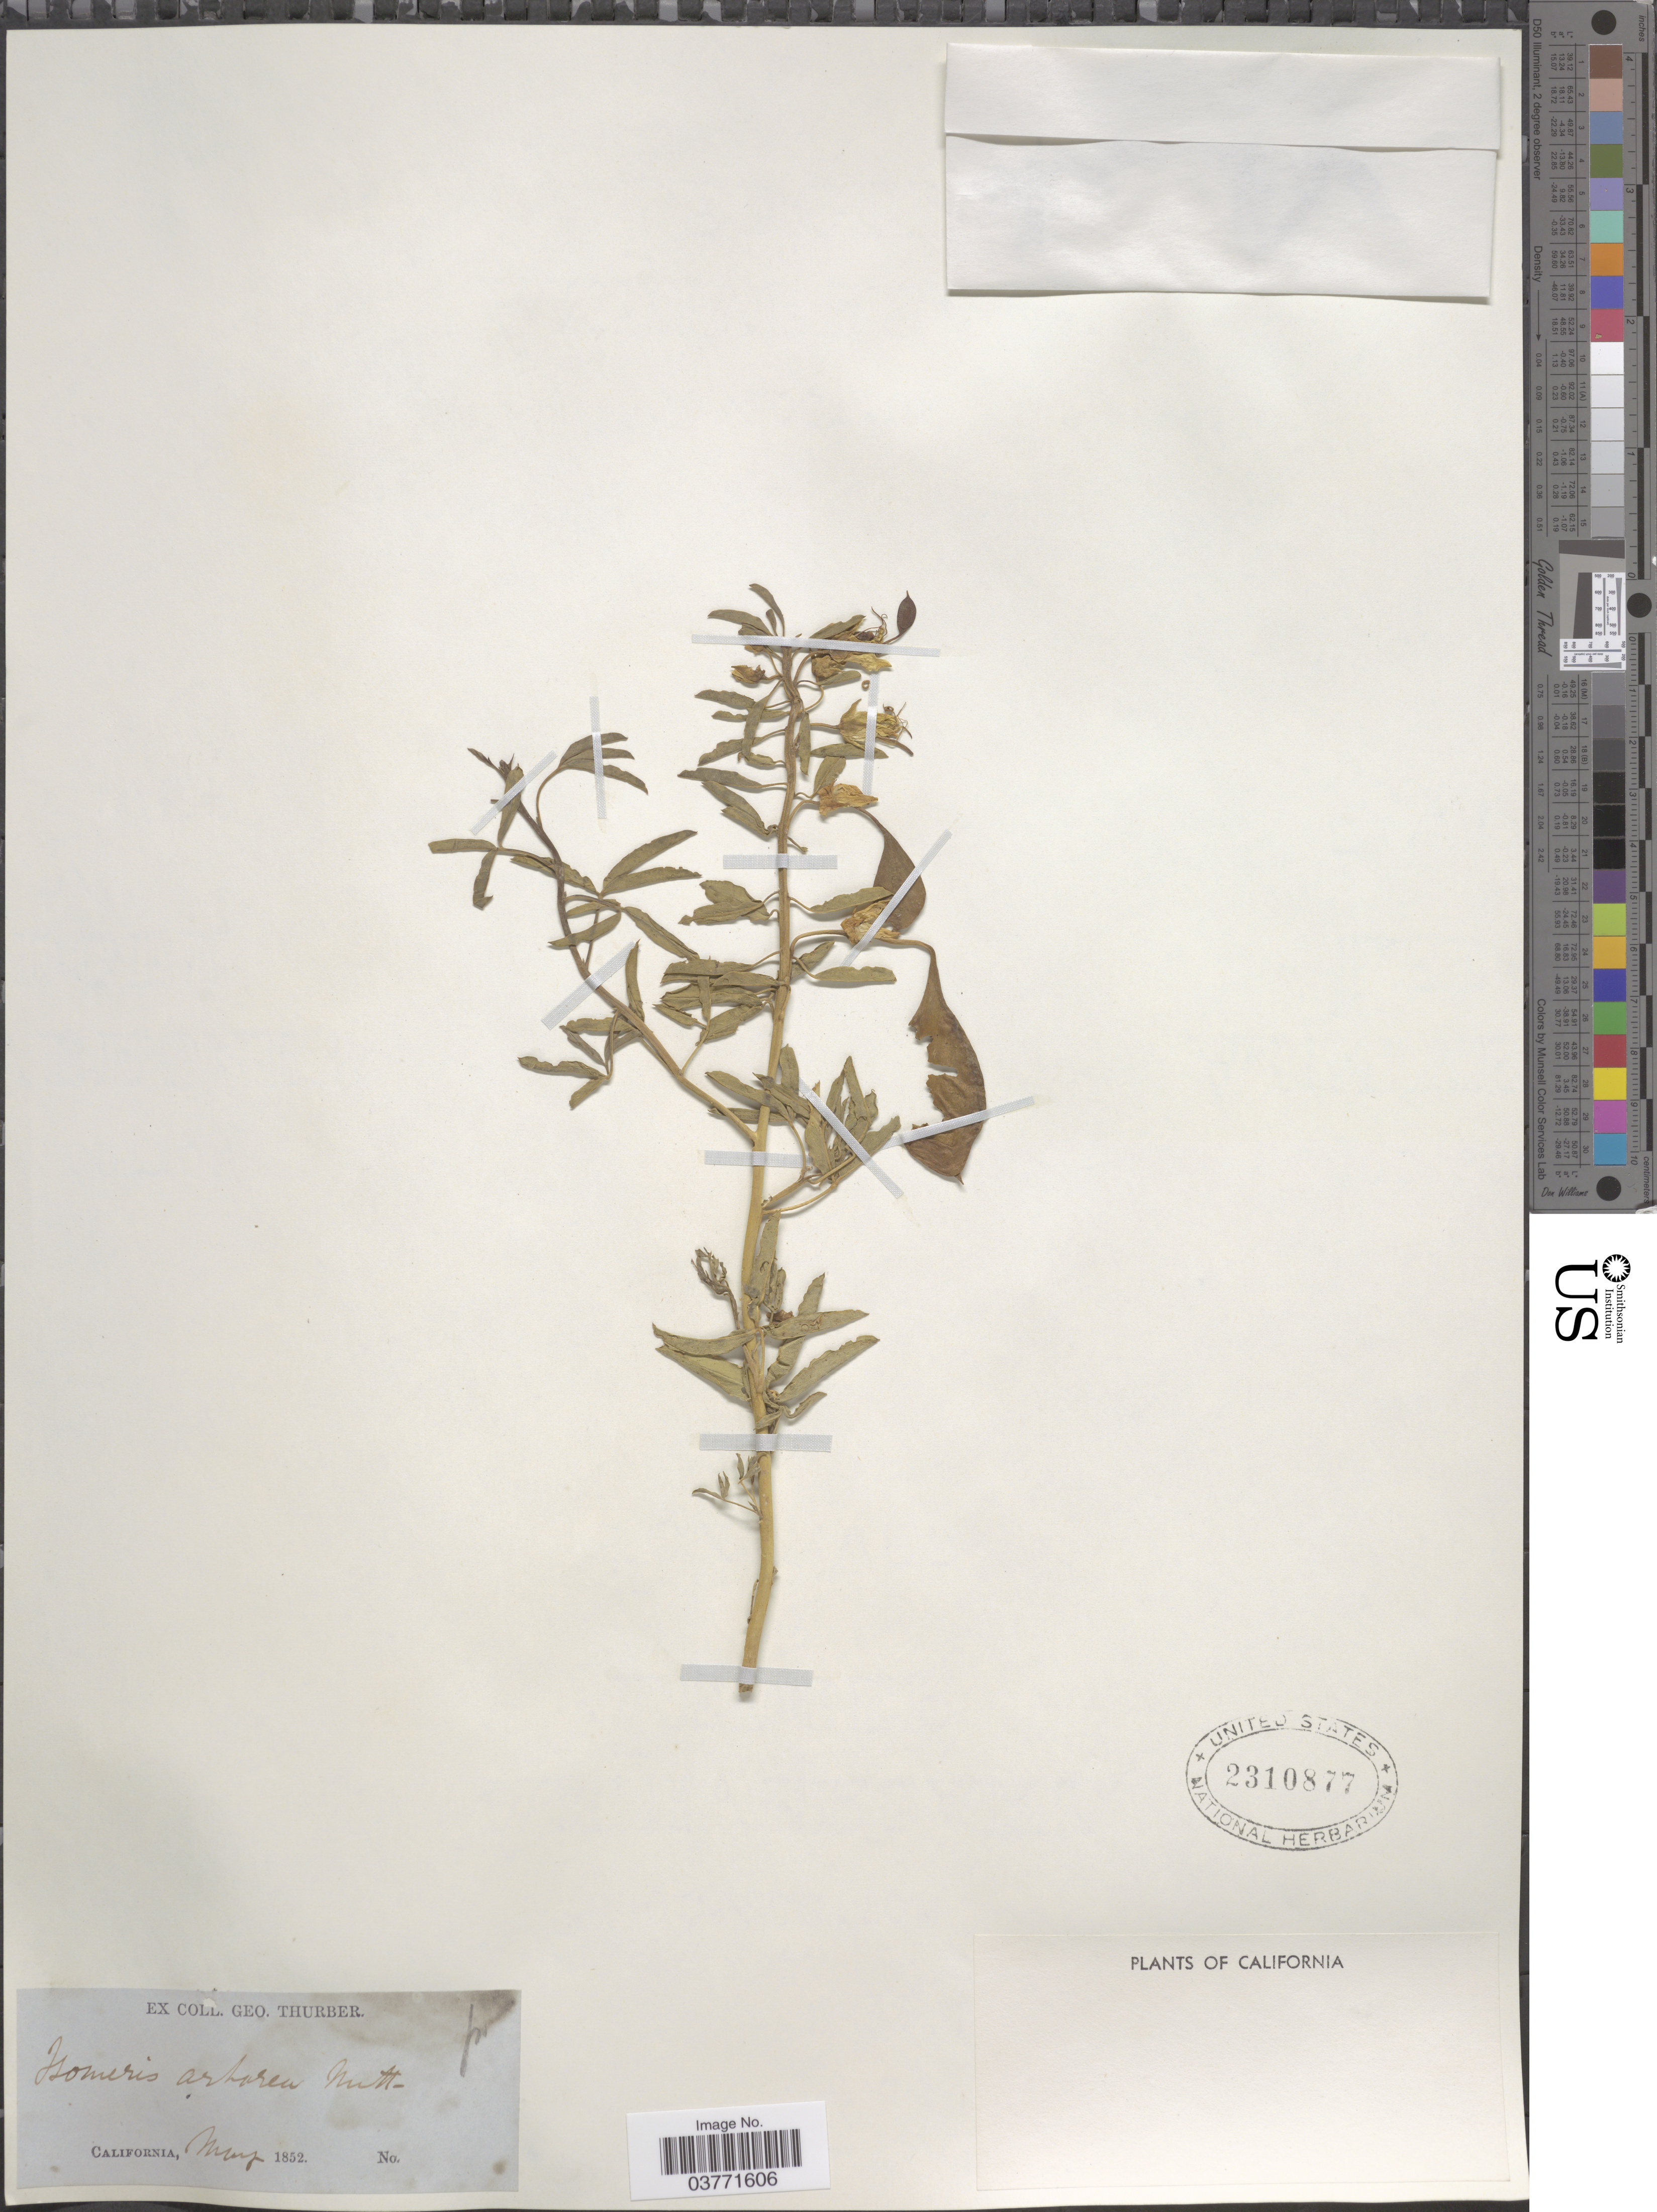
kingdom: Plantae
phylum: Tracheophyta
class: Magnoliopsida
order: Brassicales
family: Cleomaceae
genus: Cleomella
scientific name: Cleomella arborea var. arborea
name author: (Nutt.) Roalson & J.C. Hall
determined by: Strong, Mark T., (BOT), Smithsonian Institution - National Museum of Natural History (UNITED STATES)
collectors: G. Thurber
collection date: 1852-05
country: United States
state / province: California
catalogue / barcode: US 2310877